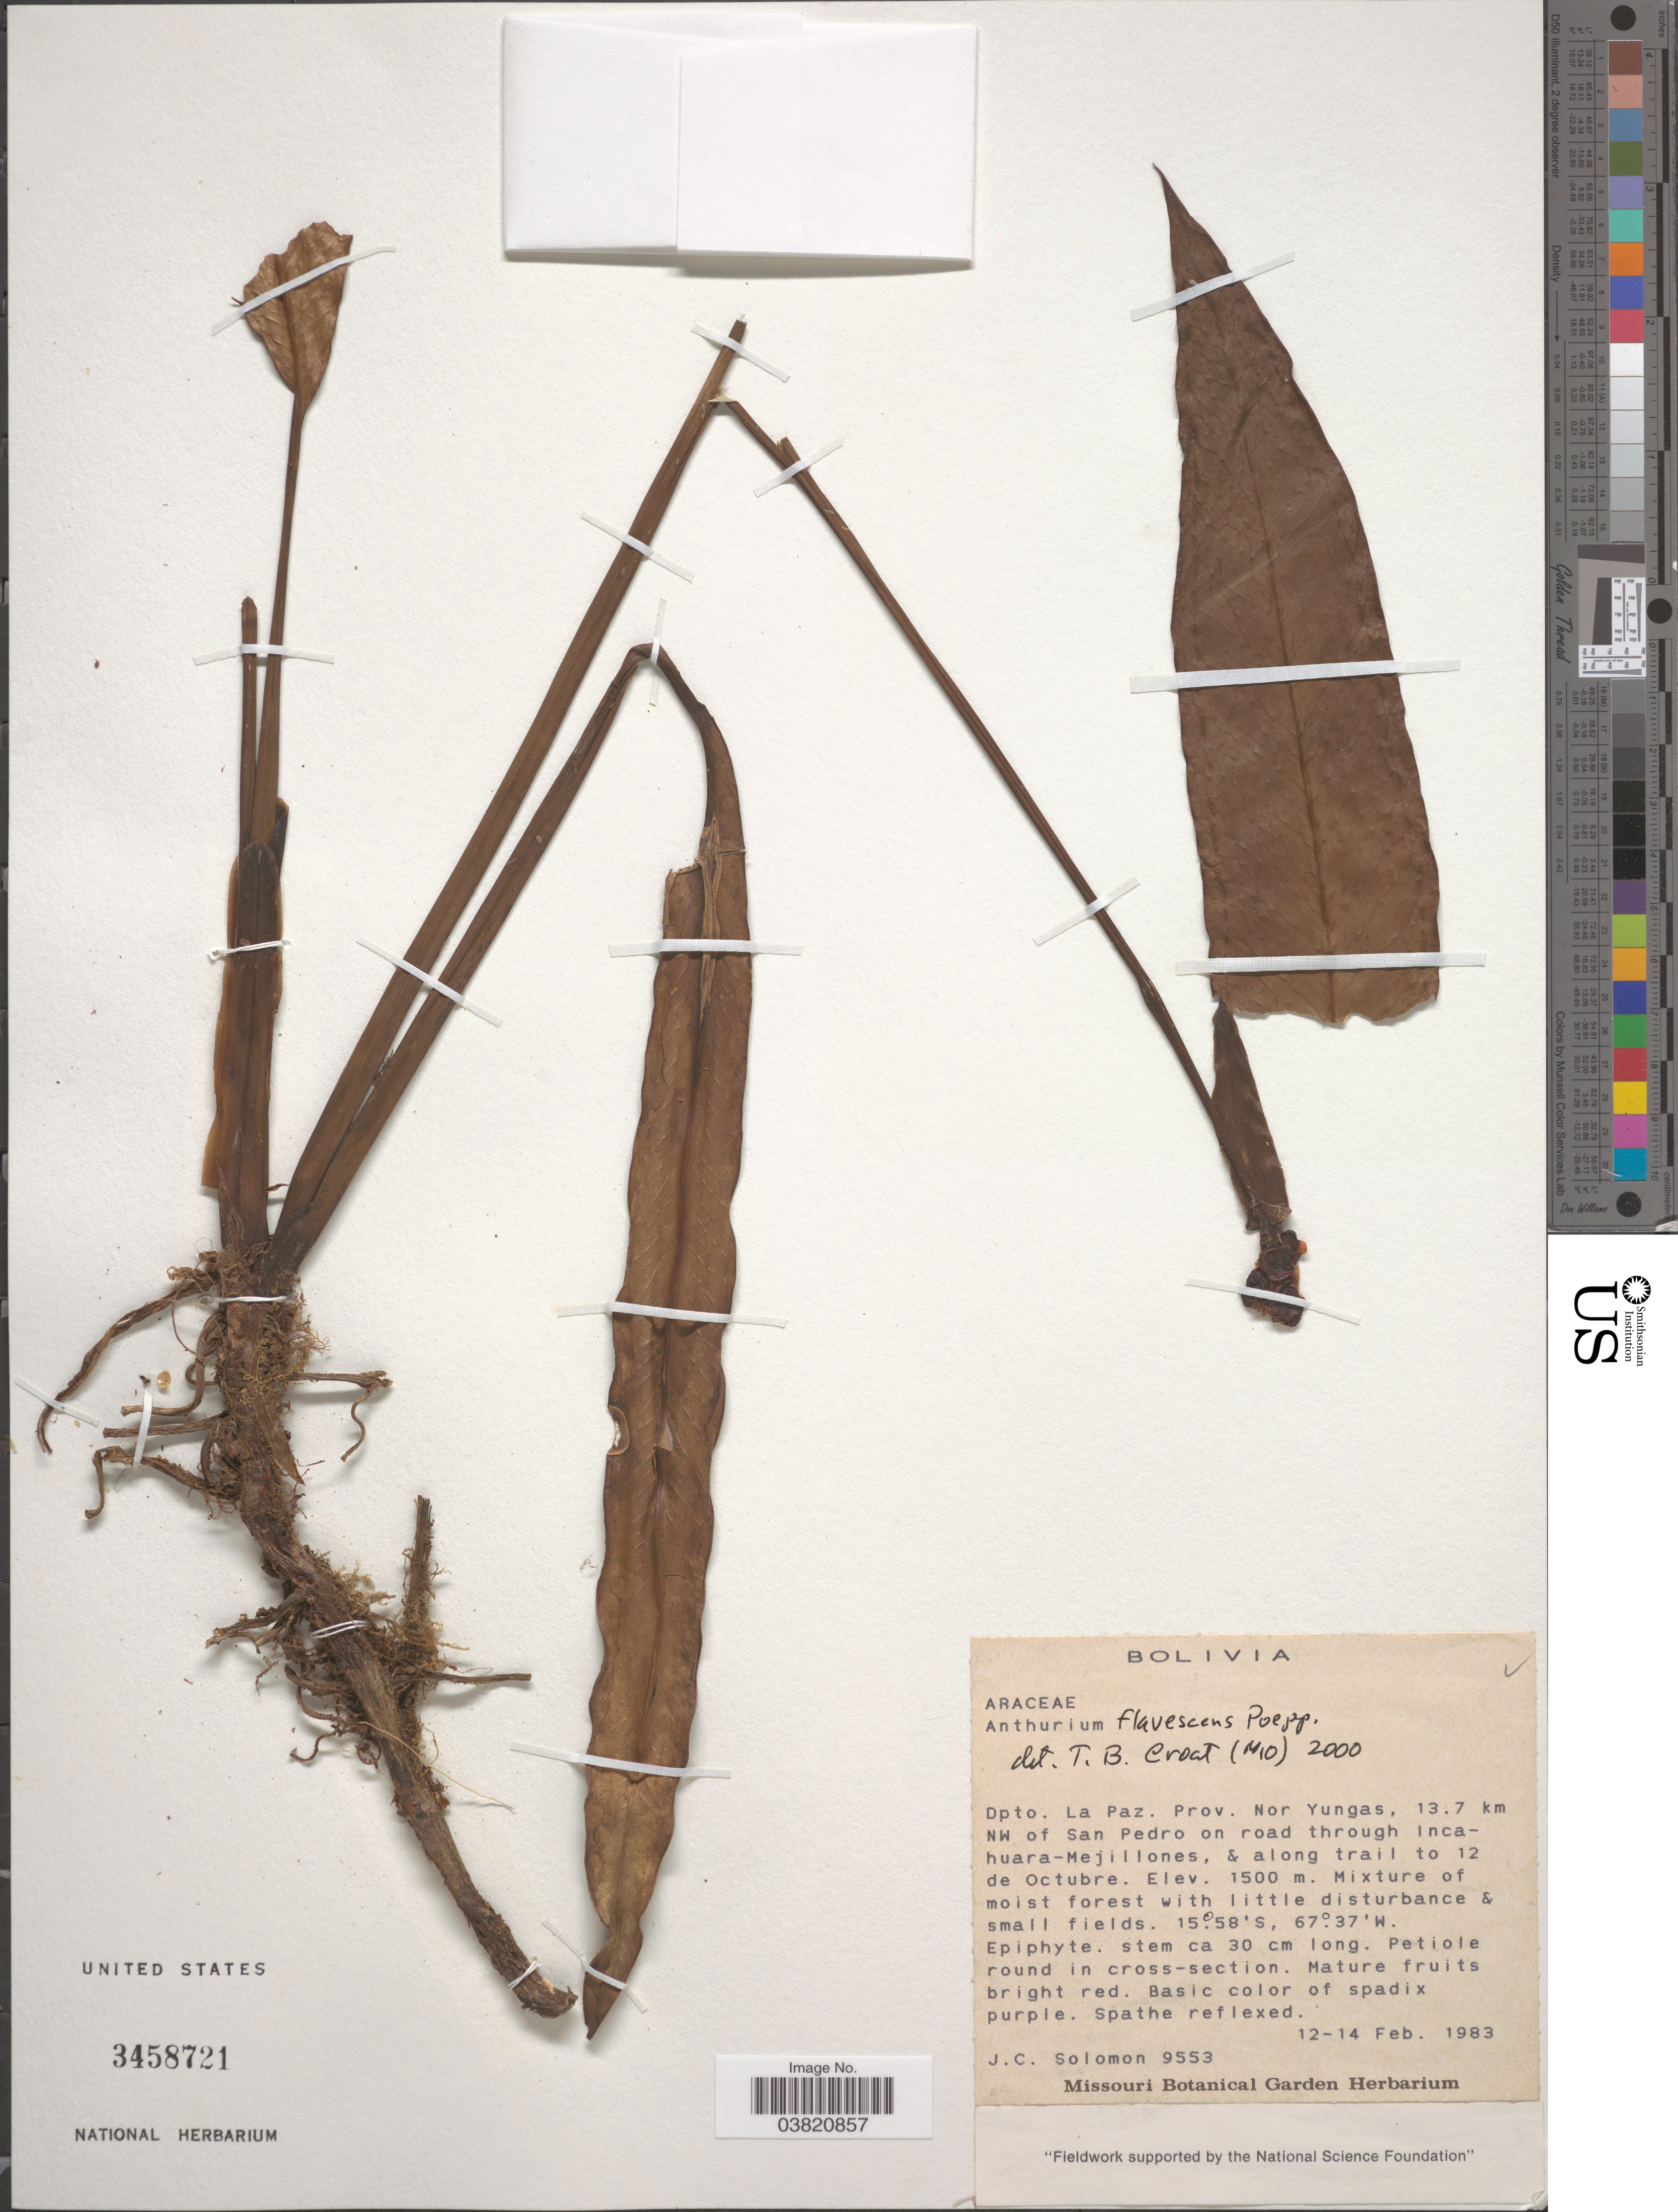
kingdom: Plantae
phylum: Tracheophyta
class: Liliopsida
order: Alismatales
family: Araceae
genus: Anthurium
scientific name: Anthurium flavescens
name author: Poepp.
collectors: J. C. Solomon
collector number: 9553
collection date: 1983-02-12/1983-02-14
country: Bolivia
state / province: La Paz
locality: Dpto. La Paz. Prov. Nor Yungas, 13.7 km NW of San Pedro on road through Incahuara-Mejillones, & along trail to 12 de Octubre.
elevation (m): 1500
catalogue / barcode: US 3458721